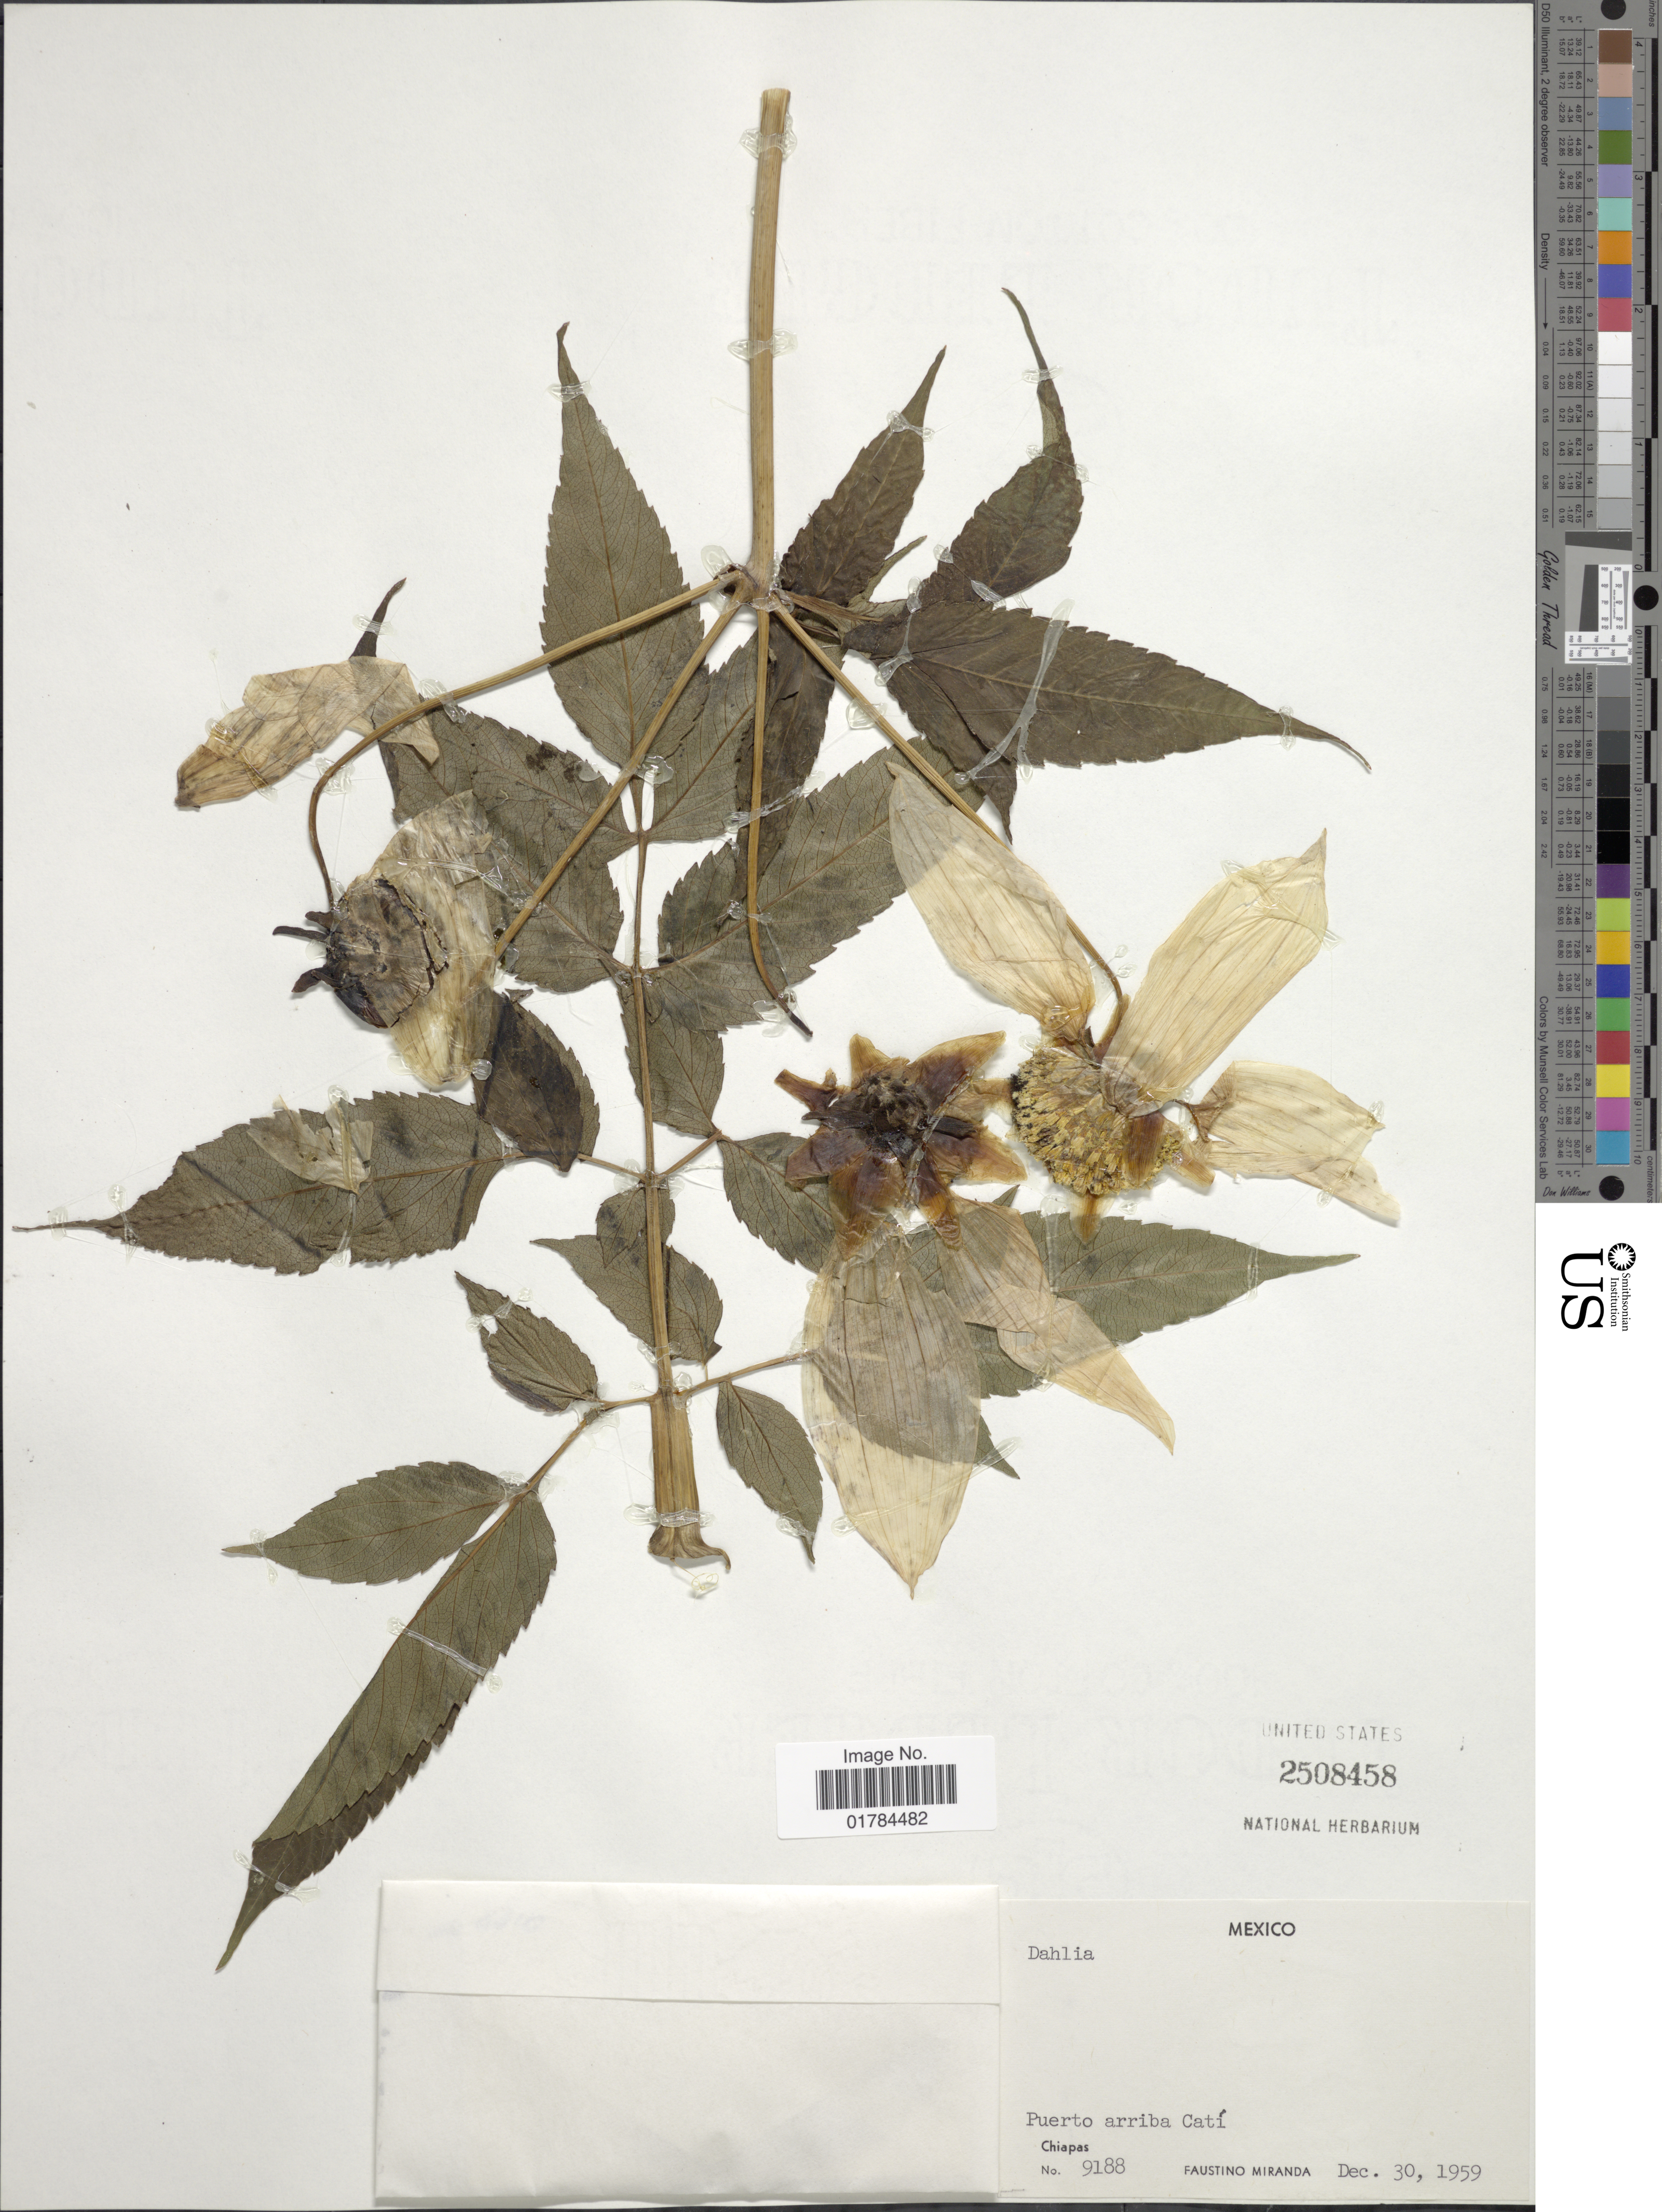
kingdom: Plantae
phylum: Tracheophyta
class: Magnoliopsida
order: Asterales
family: Asteraceae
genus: Dahlia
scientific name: Dahlia sp.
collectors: F. Miranda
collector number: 9188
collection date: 1959-12-30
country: Mexico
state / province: Chiapas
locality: Puerto arriba Cati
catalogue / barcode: US 2508458